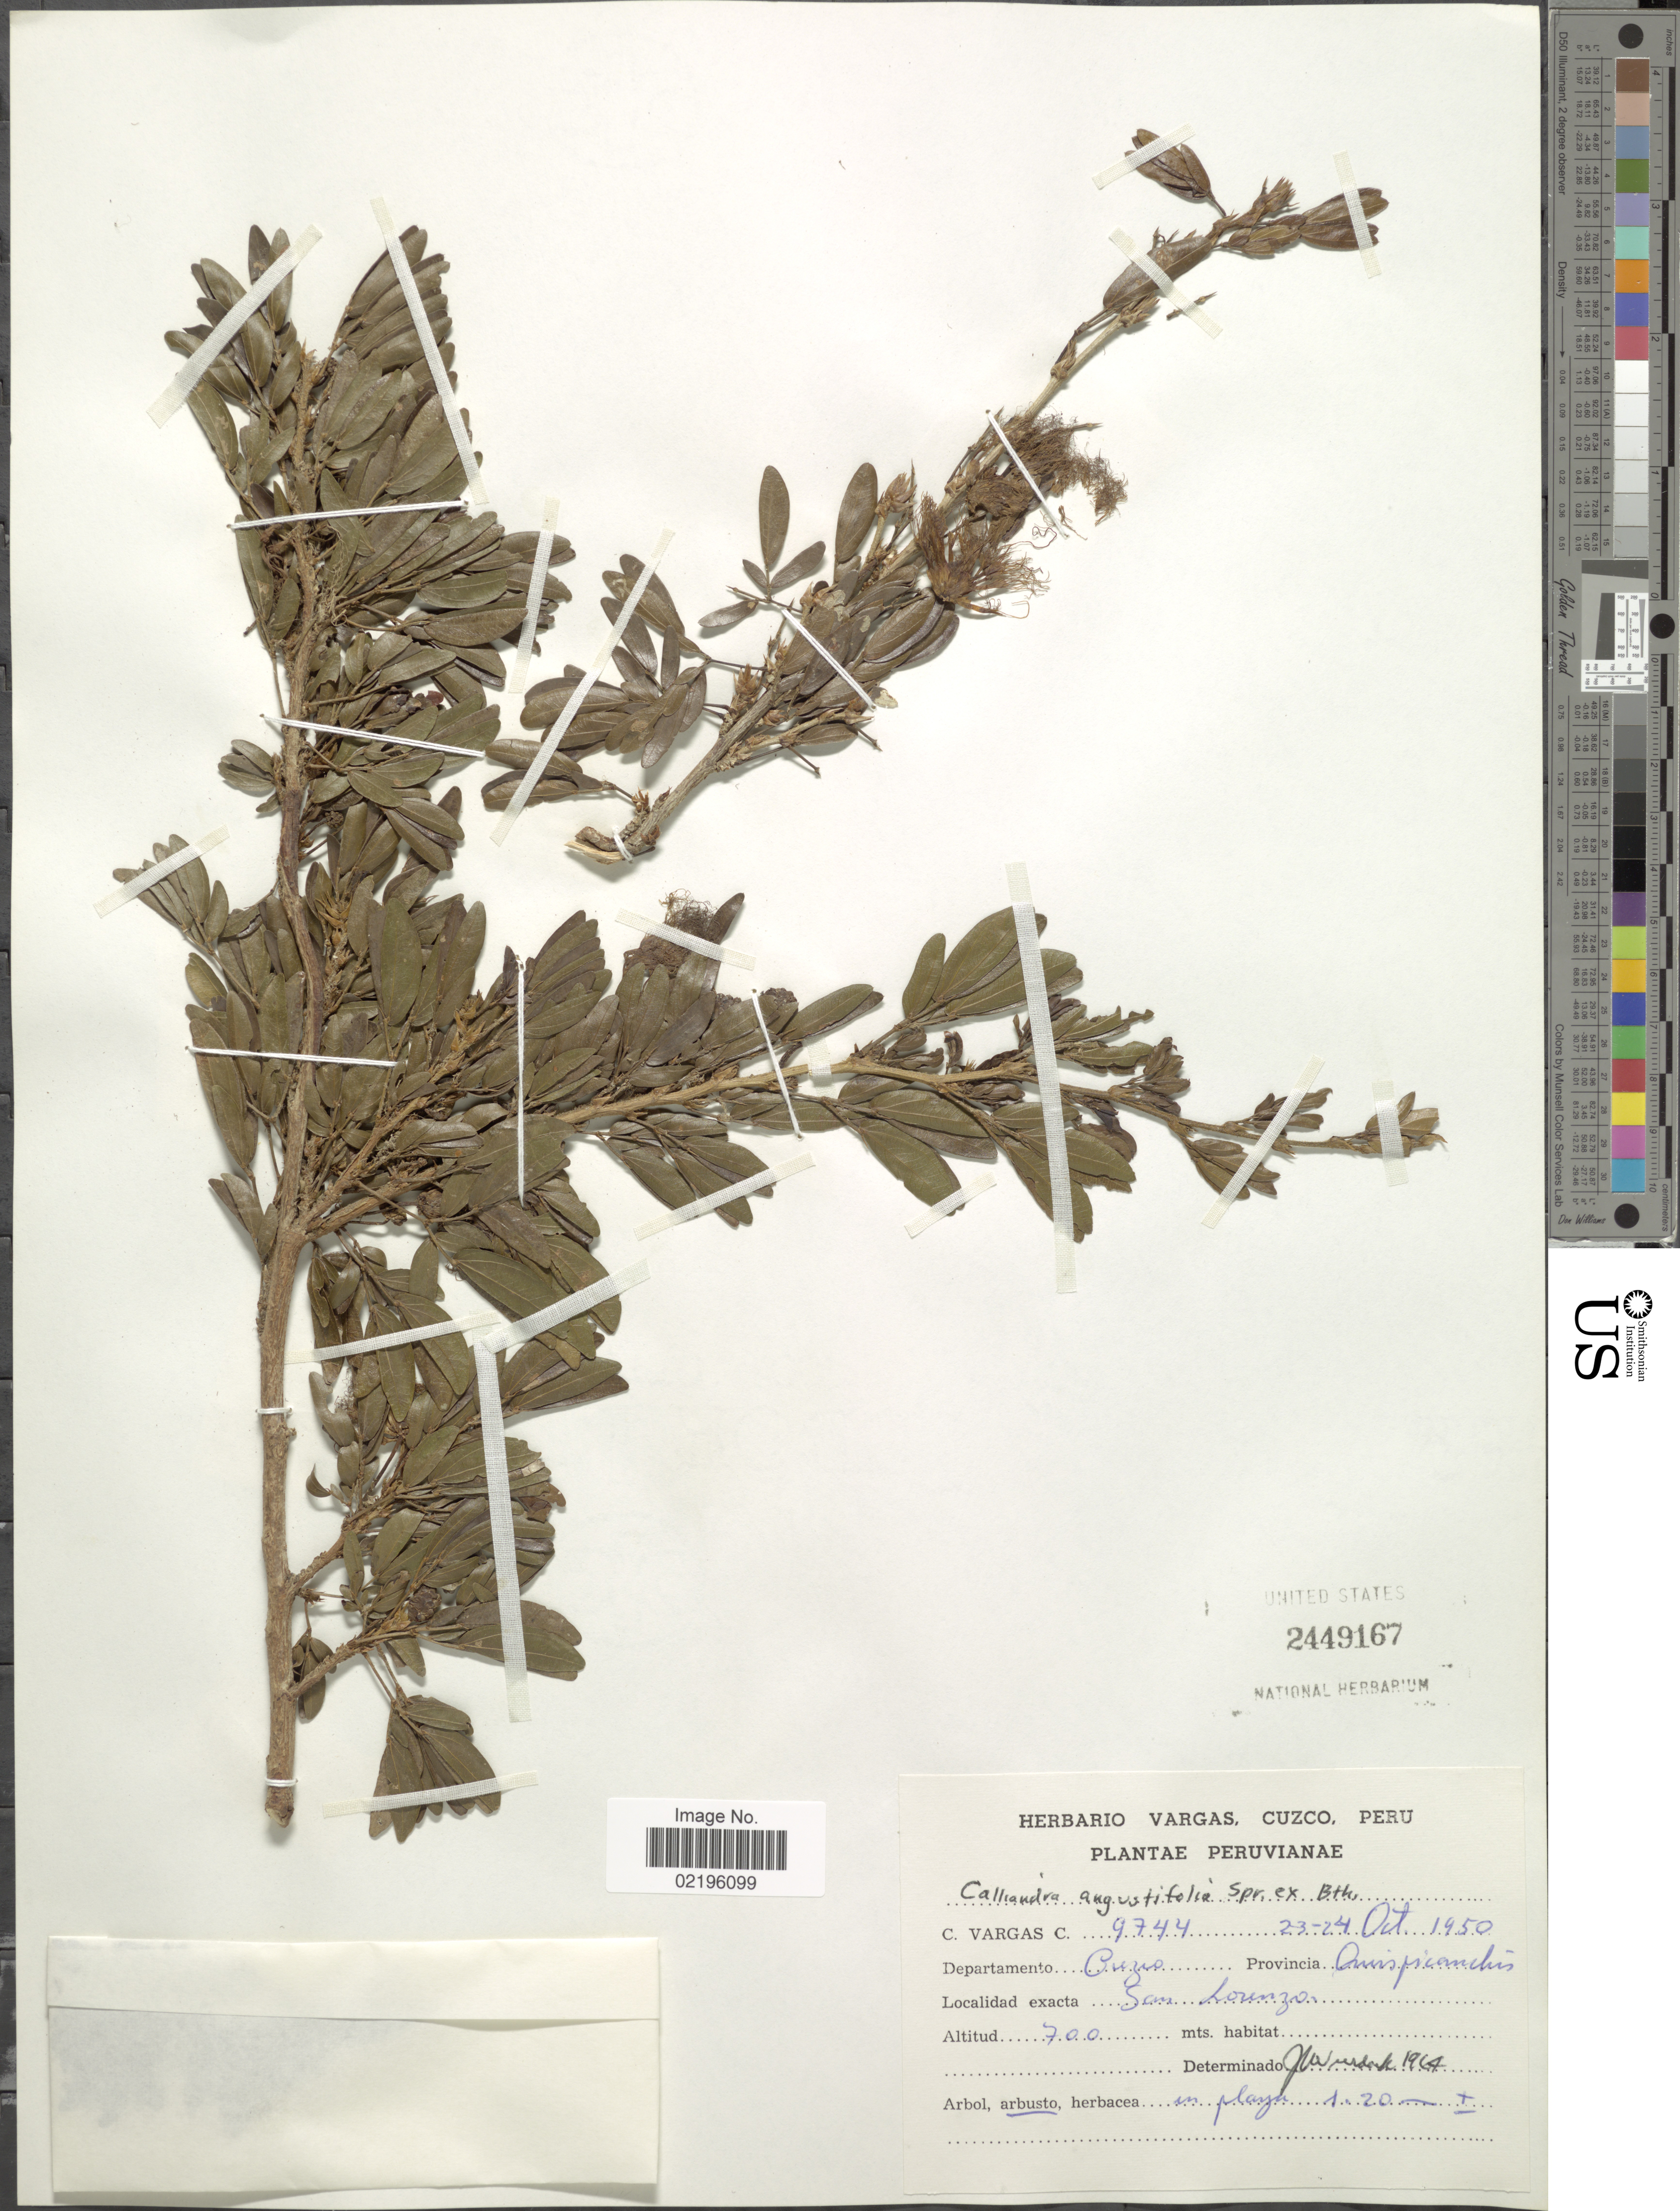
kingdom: Plantae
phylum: Tracheophyta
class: Magnoliopsida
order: Fabales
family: Fabaceae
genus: Calliandra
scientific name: Calliandra angustifolia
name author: Spruce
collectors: C. Vargas Calderón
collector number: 9744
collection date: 1950-10-23/1950-10-24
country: Peru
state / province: Cusco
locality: Departamento Cuzco. Provincia Quispicanchi , San Lorenzo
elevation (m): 700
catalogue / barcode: US 2449167